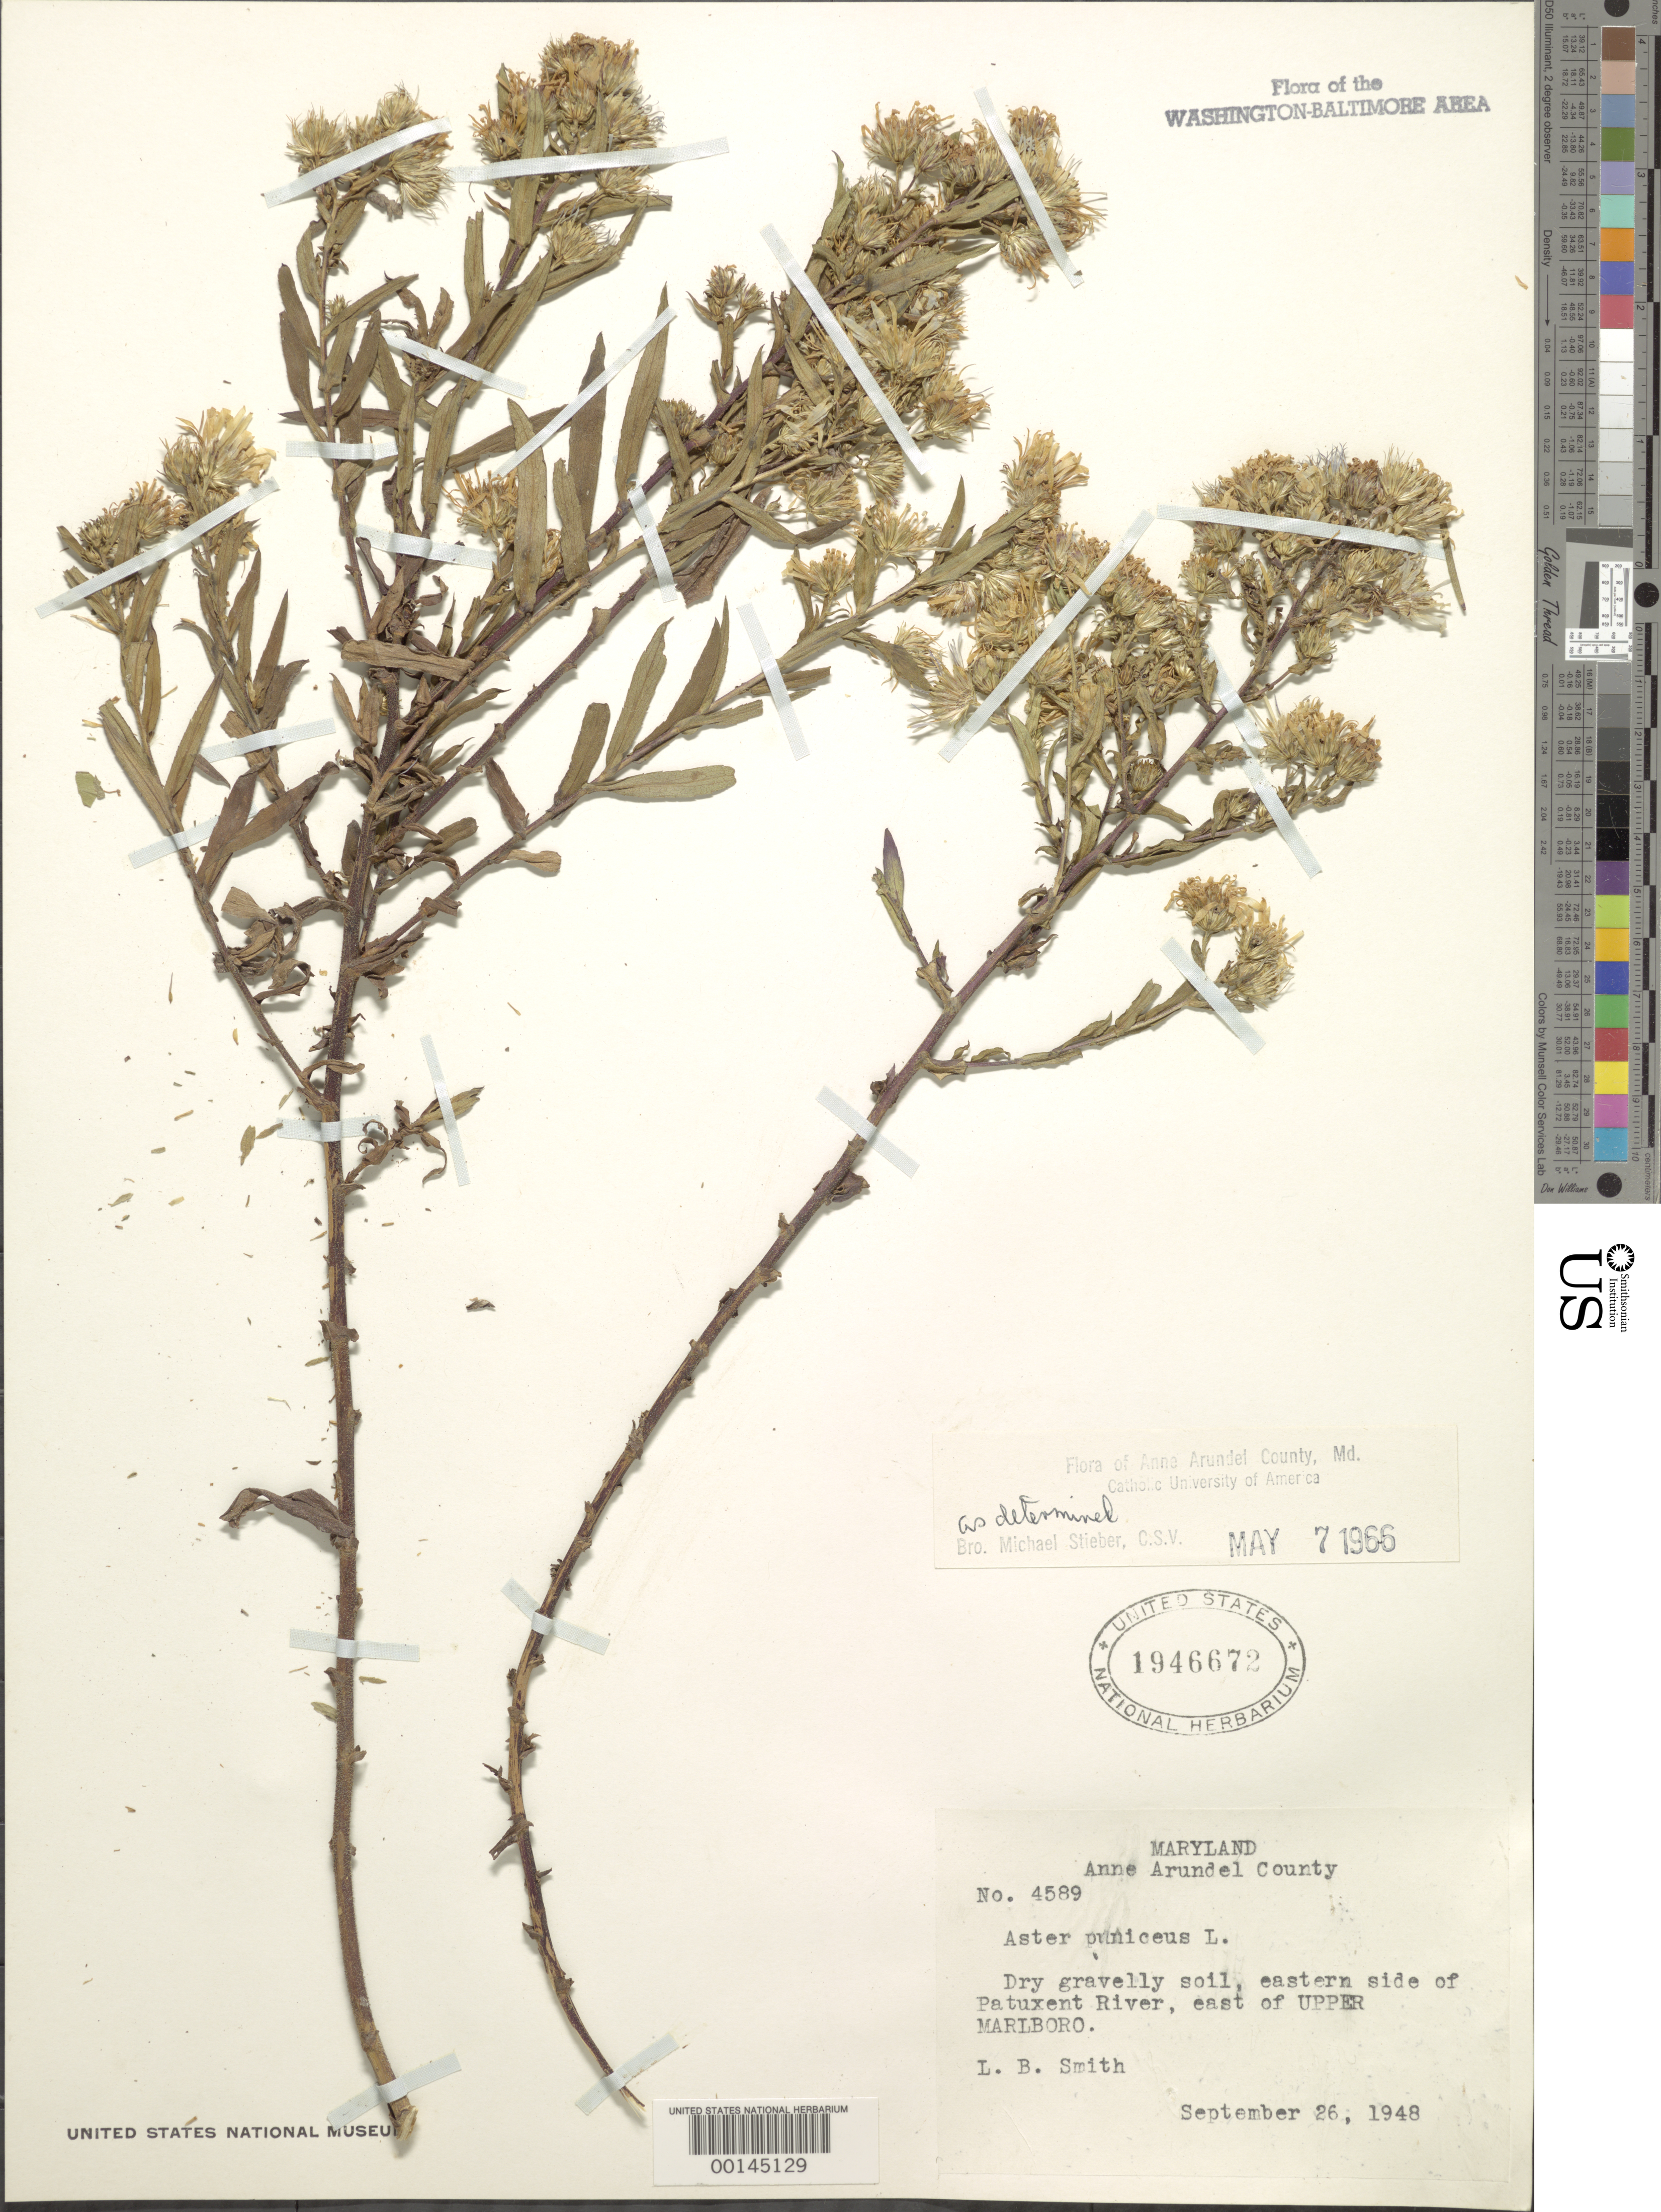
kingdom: Plantae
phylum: Tracheophyta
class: Magnoliopsida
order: Asterales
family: Asteraceae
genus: Symphyotrichum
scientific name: Symphyotrichum puniceum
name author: (L.) Á. Löve & D. Löve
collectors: L. Smith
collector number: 4589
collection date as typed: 26 Sep 1948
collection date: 1948-09-26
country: United States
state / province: Maryland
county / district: Prince George's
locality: Patuxent River east of Upper Marlboro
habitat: Dry gravelly soil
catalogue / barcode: US 1946672